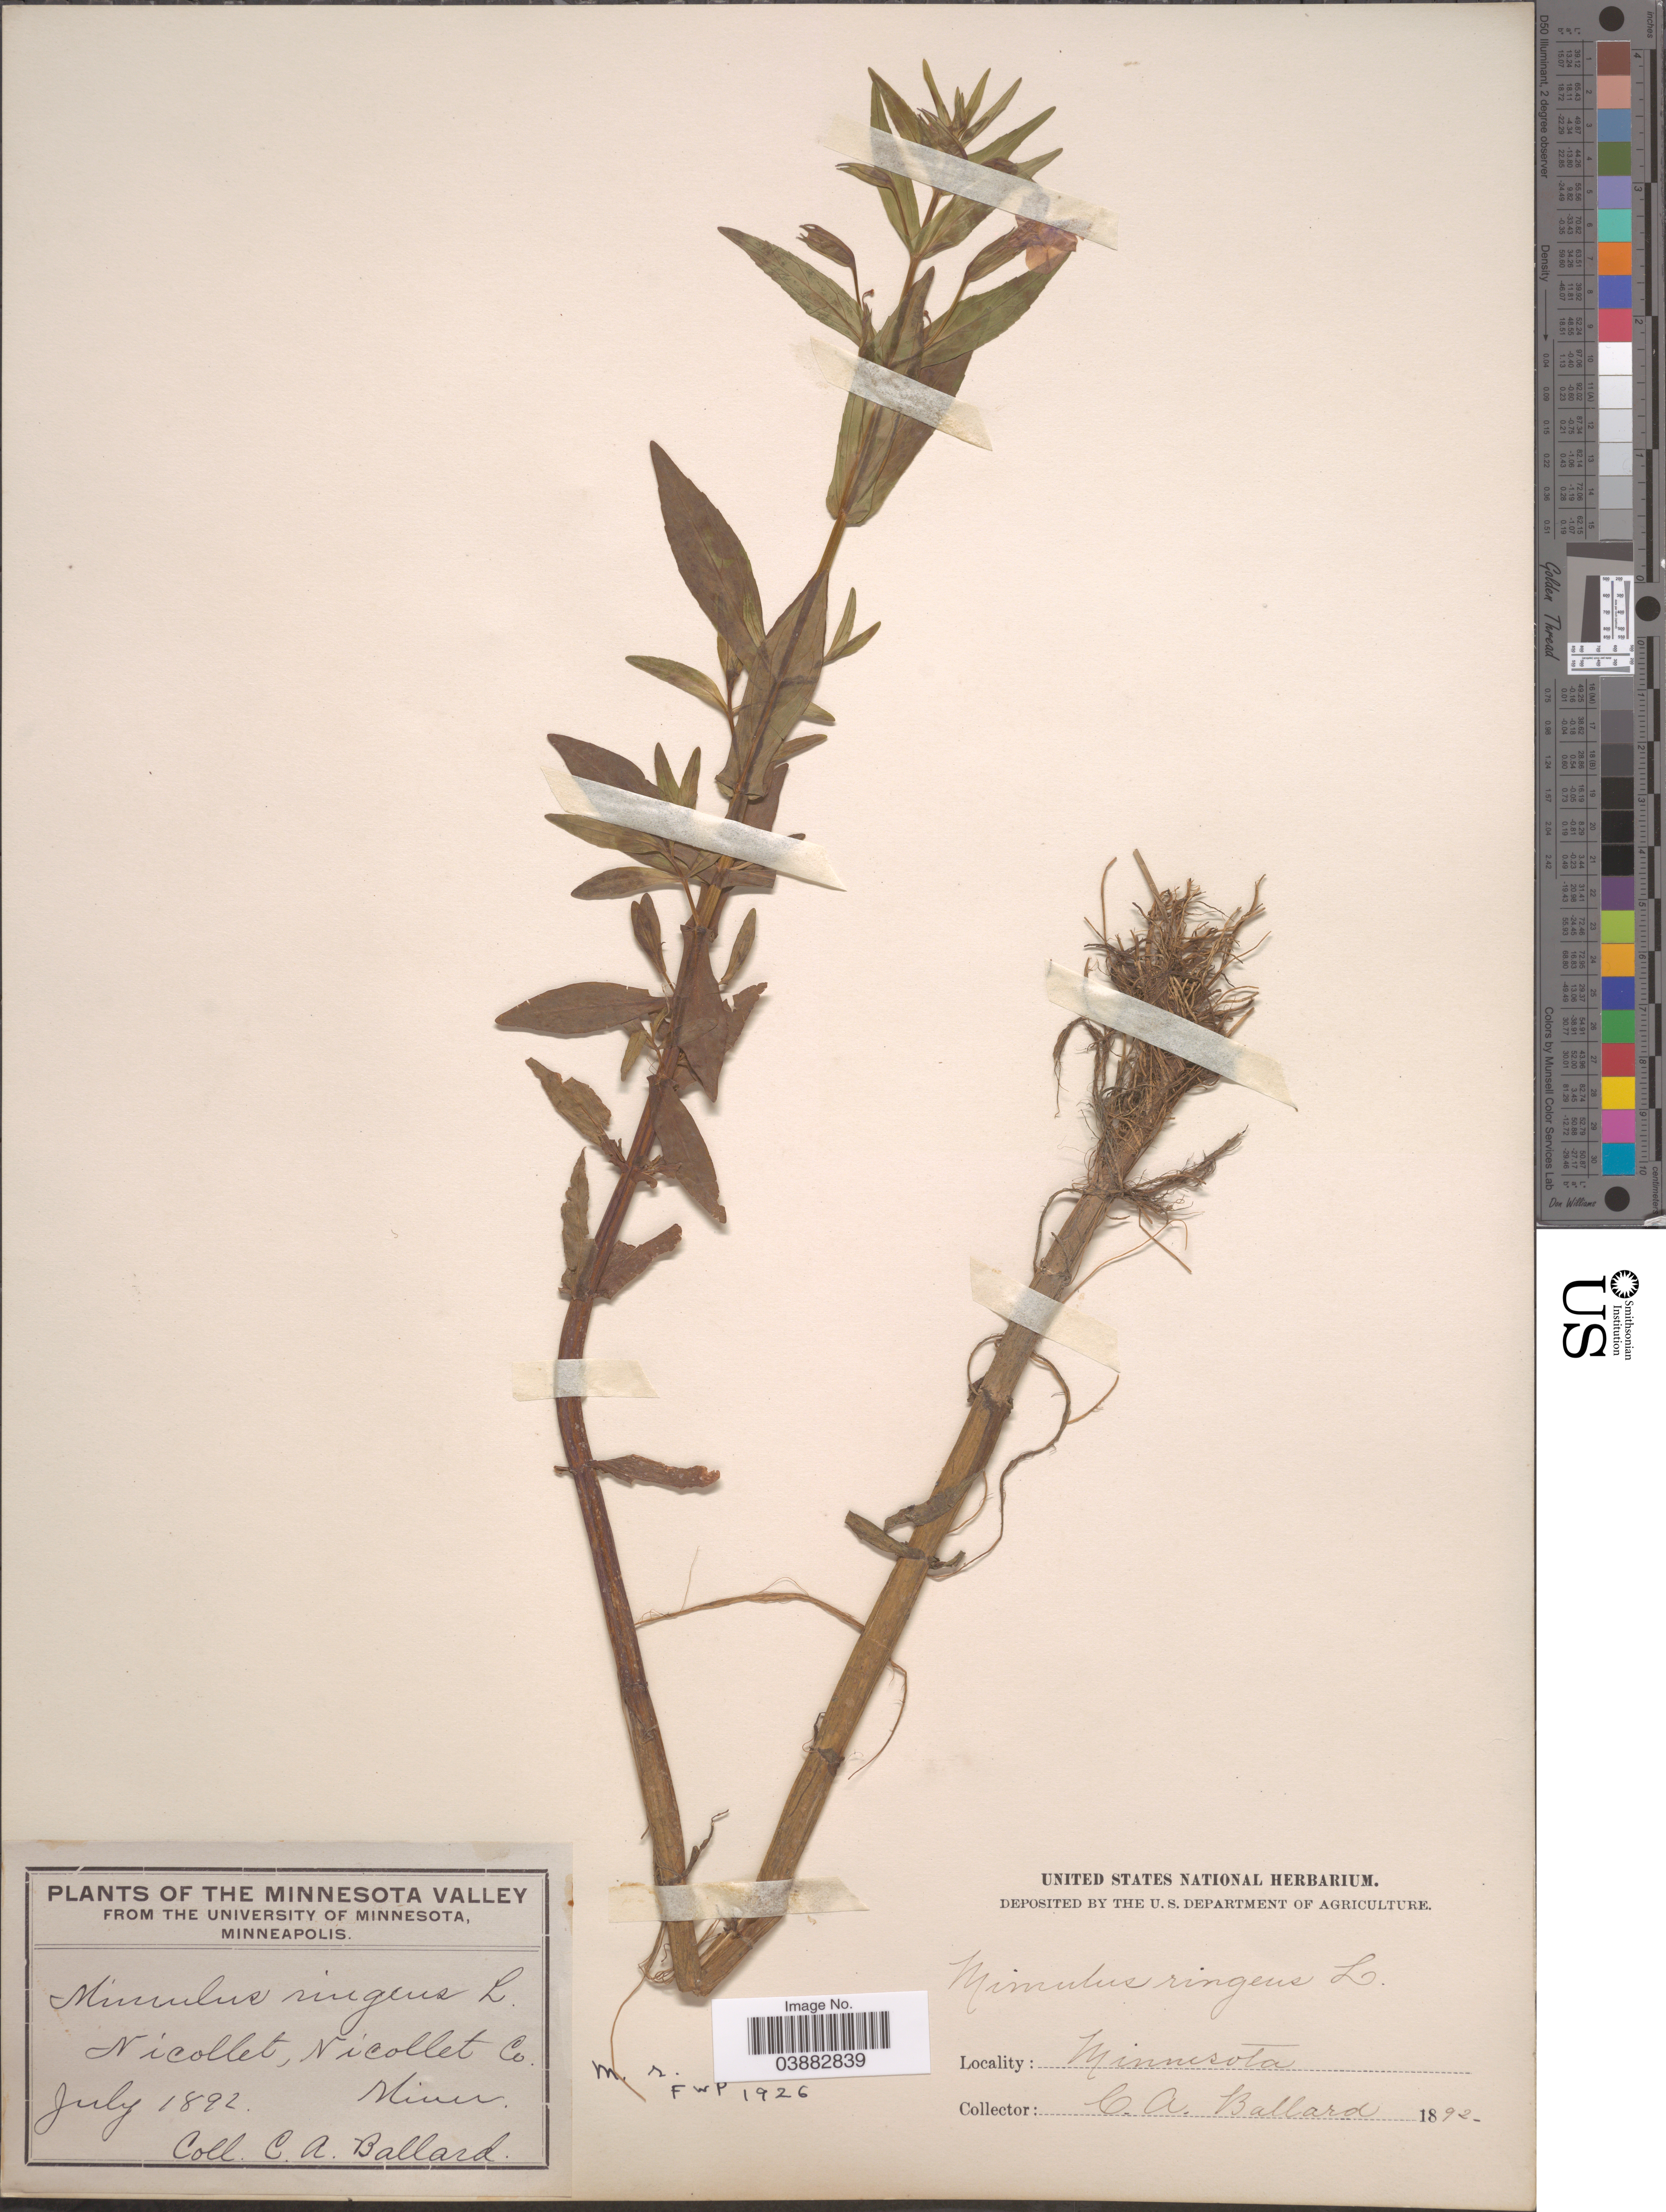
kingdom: Plantae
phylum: Tracheophyta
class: Magnoliopsida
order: Lamiales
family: Phrymaceae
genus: Mimulus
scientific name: Mimulus ringens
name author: L.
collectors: C. A. Ballard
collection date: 1892-07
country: United States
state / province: Minnesota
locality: The Minnesota Valley. Nicollet, Nicollet Co.